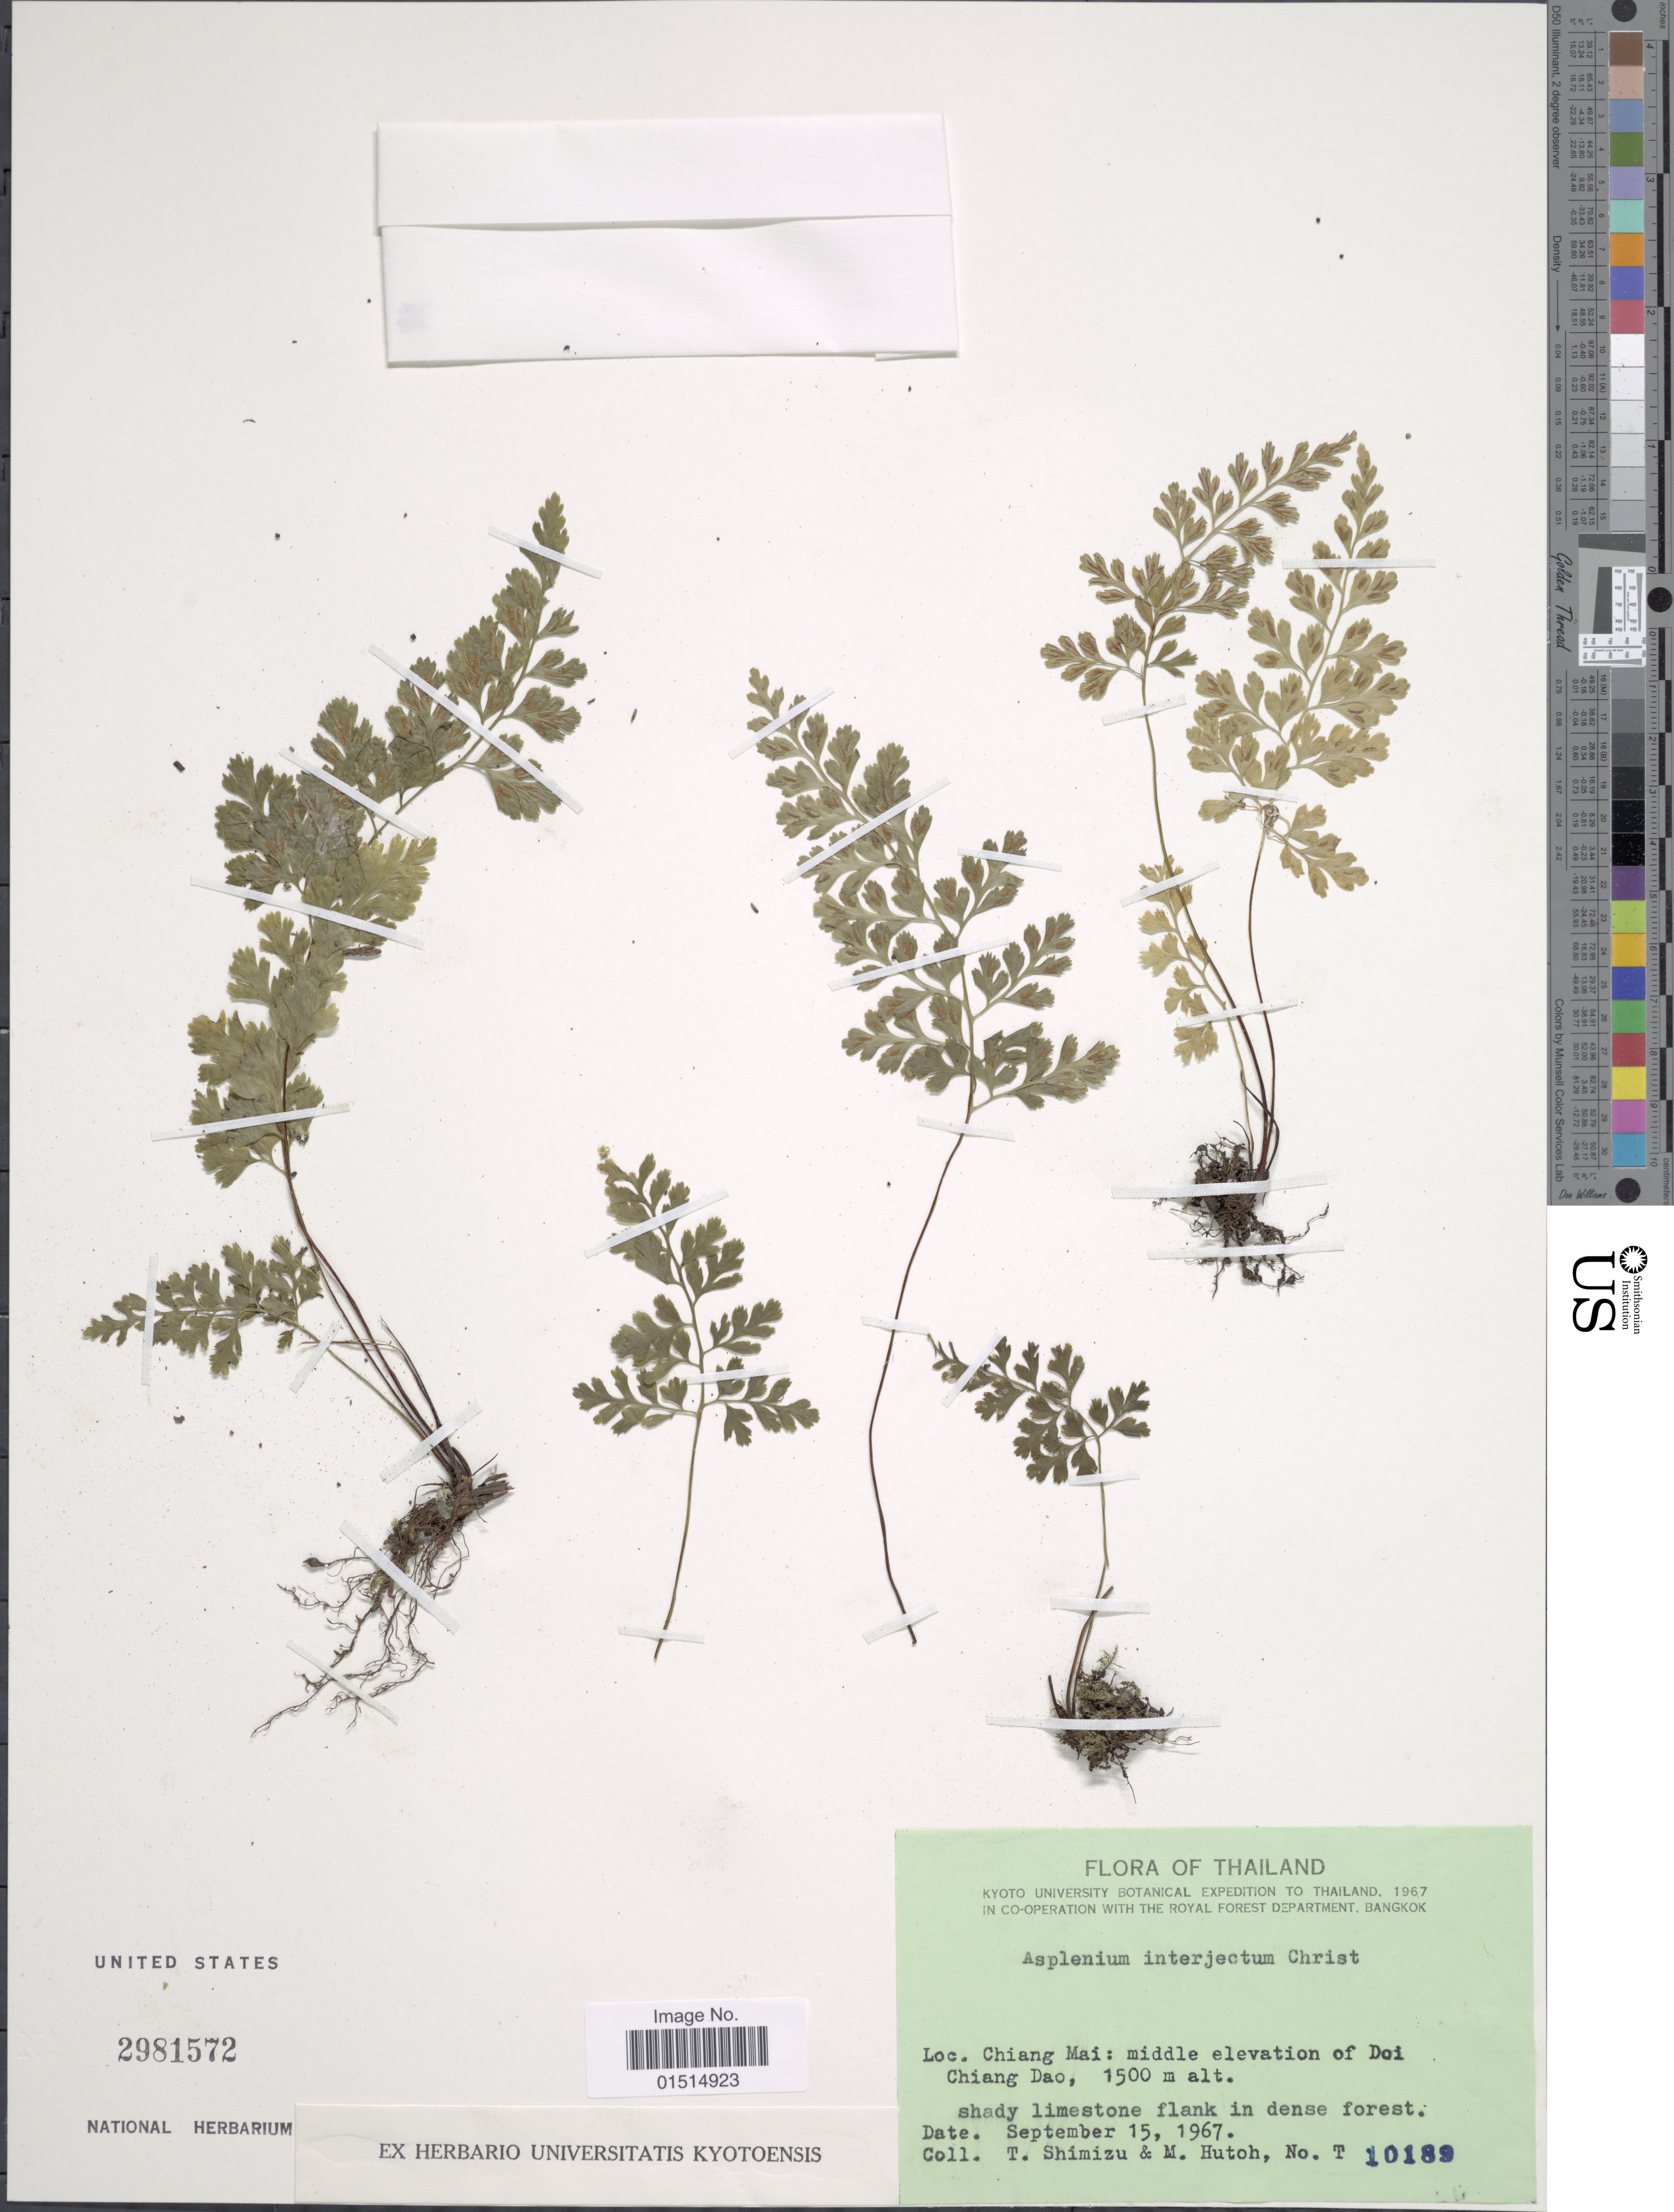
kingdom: Plantae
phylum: Tracheophyta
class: Polypodiopsida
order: Polypodiales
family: Aspleniaceae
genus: Asplenium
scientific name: Asplenium interjectum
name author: Christ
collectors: T. Shimizu & M. Hutch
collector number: T10189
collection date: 1967-09-15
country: Thailand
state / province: Chiang Mai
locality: Middle elevation of Doi Chiang Dao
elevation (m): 1500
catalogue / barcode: US 2981572